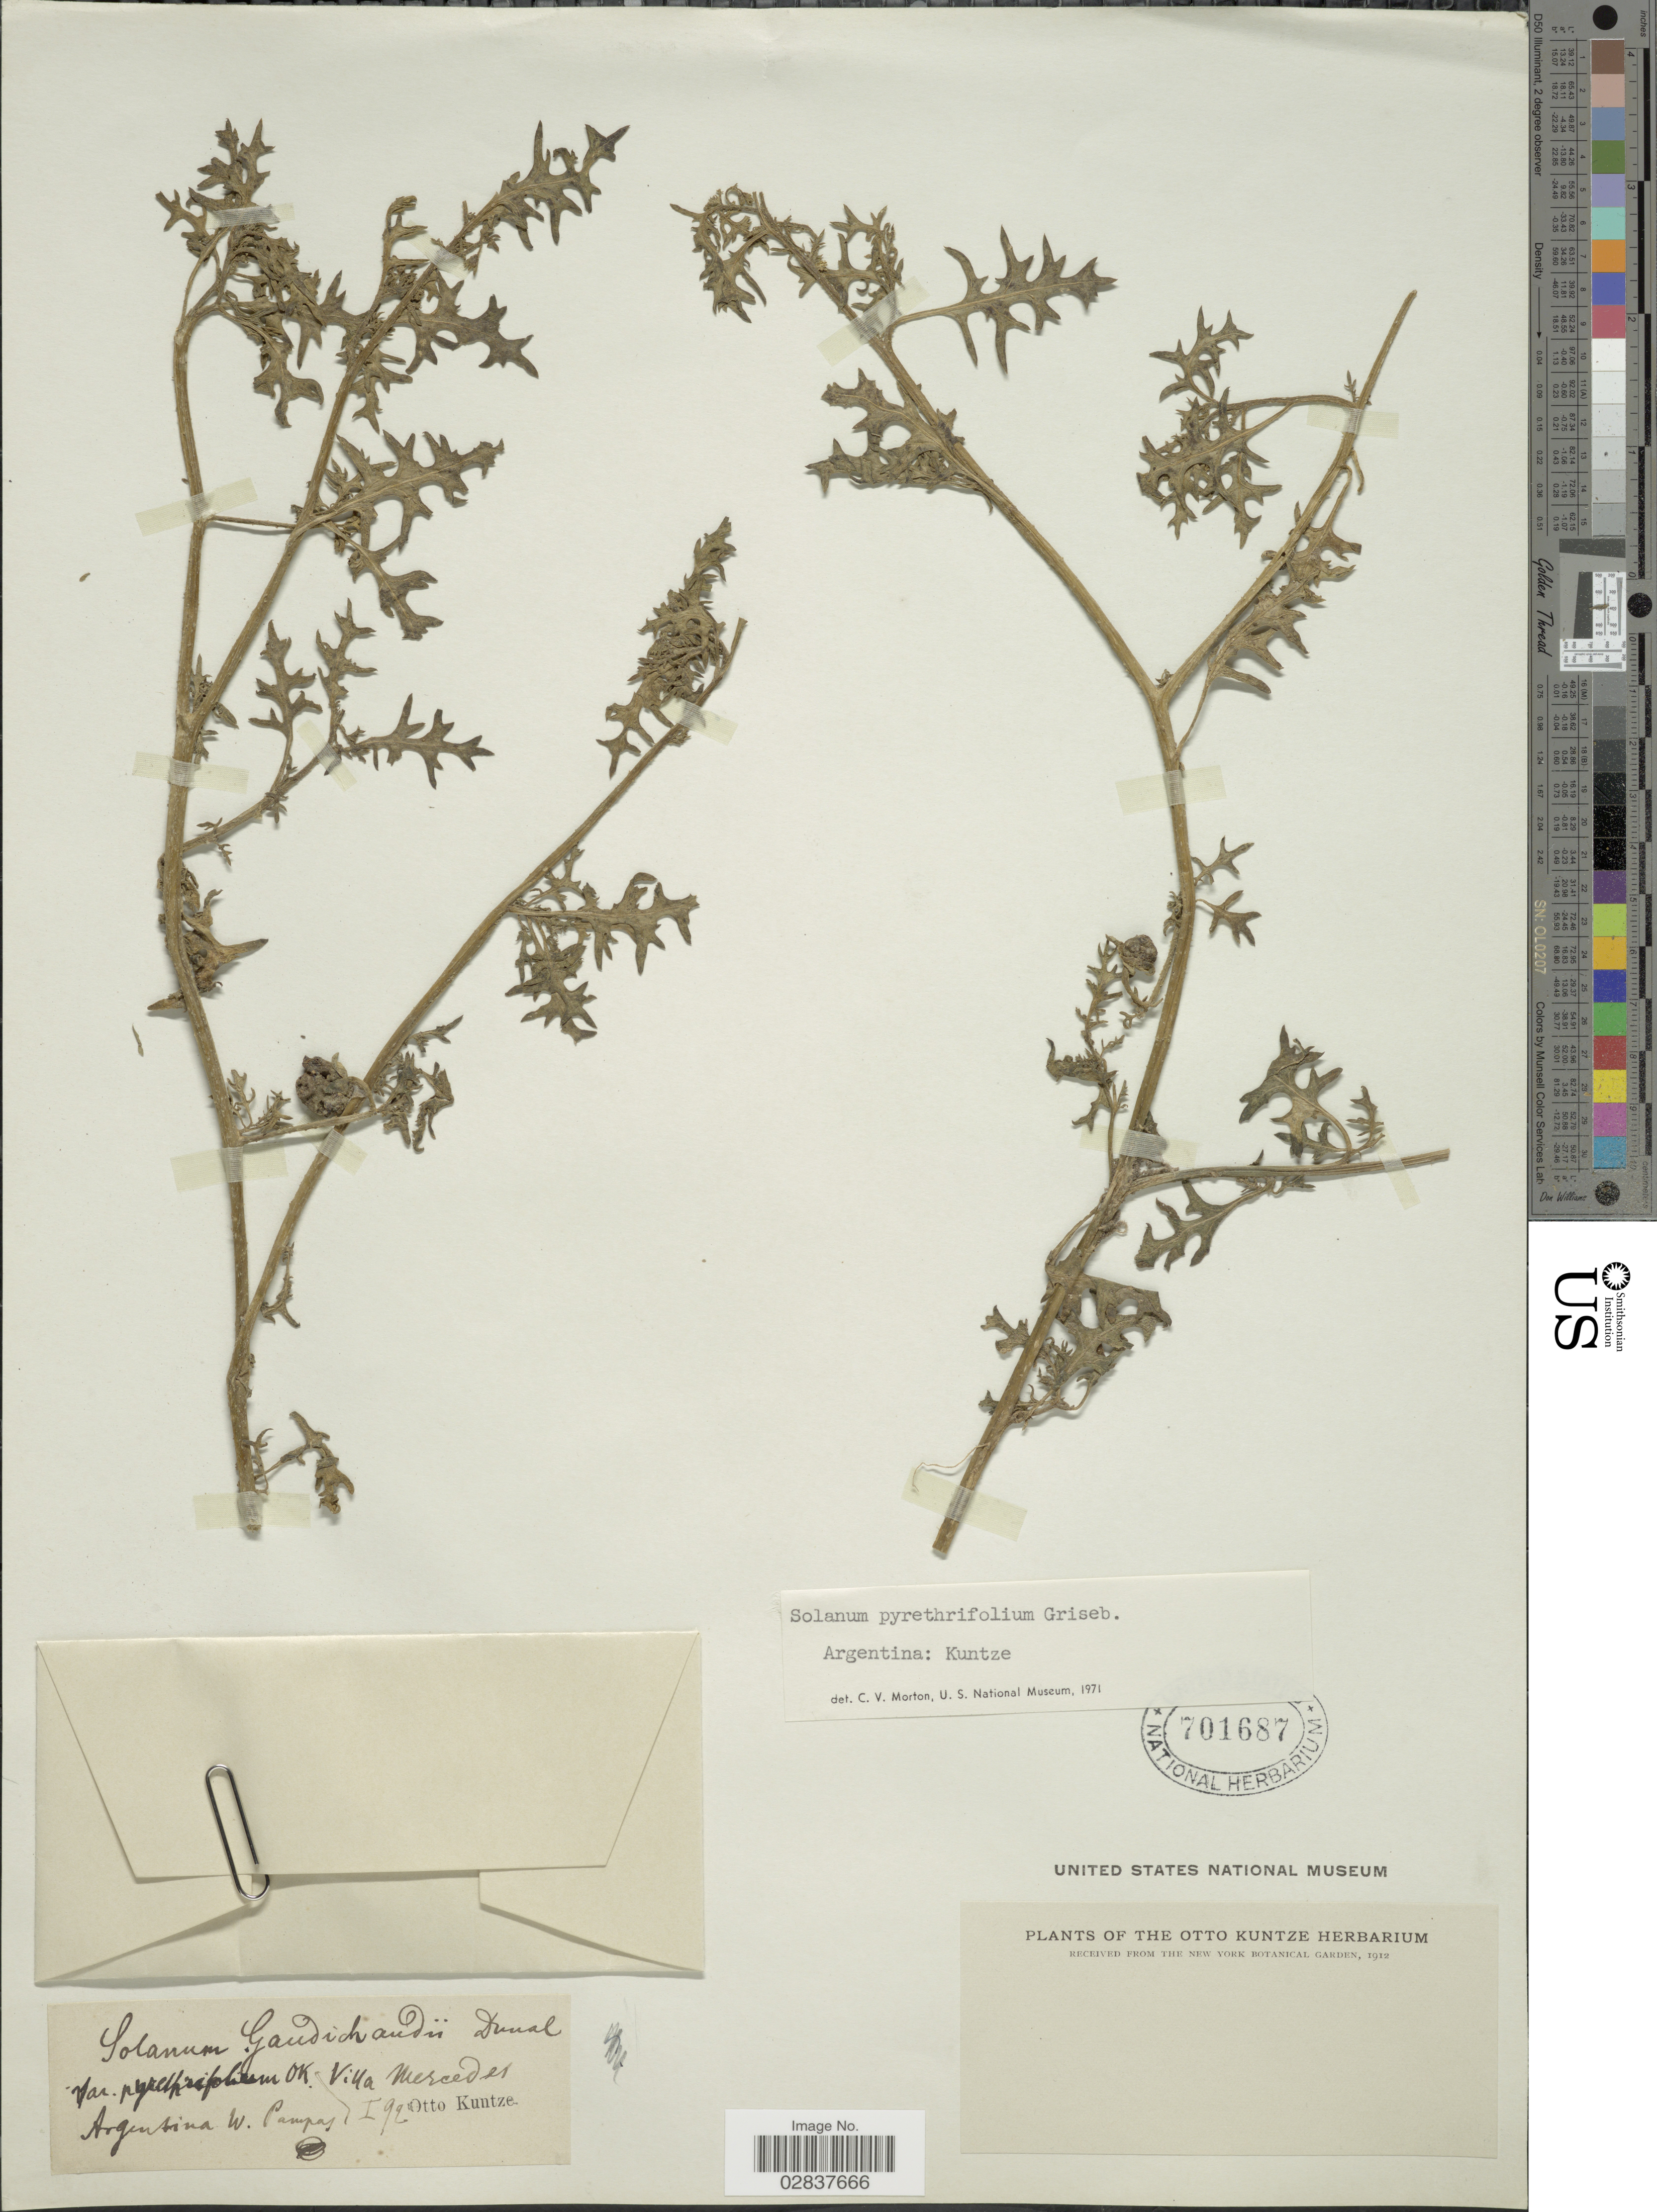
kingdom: Plantae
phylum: Tracheophyta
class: Magnoliopsida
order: Solanales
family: Solanaceae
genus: Solanum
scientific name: Solanum pyrethrifolium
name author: Griseb.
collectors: C.E.O. Kuntze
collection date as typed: Transcribed d/m/y: /1/92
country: Argentina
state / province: La Pampa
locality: W. Pampas. Villa Mercedes. [unsure placement]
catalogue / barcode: US 701687